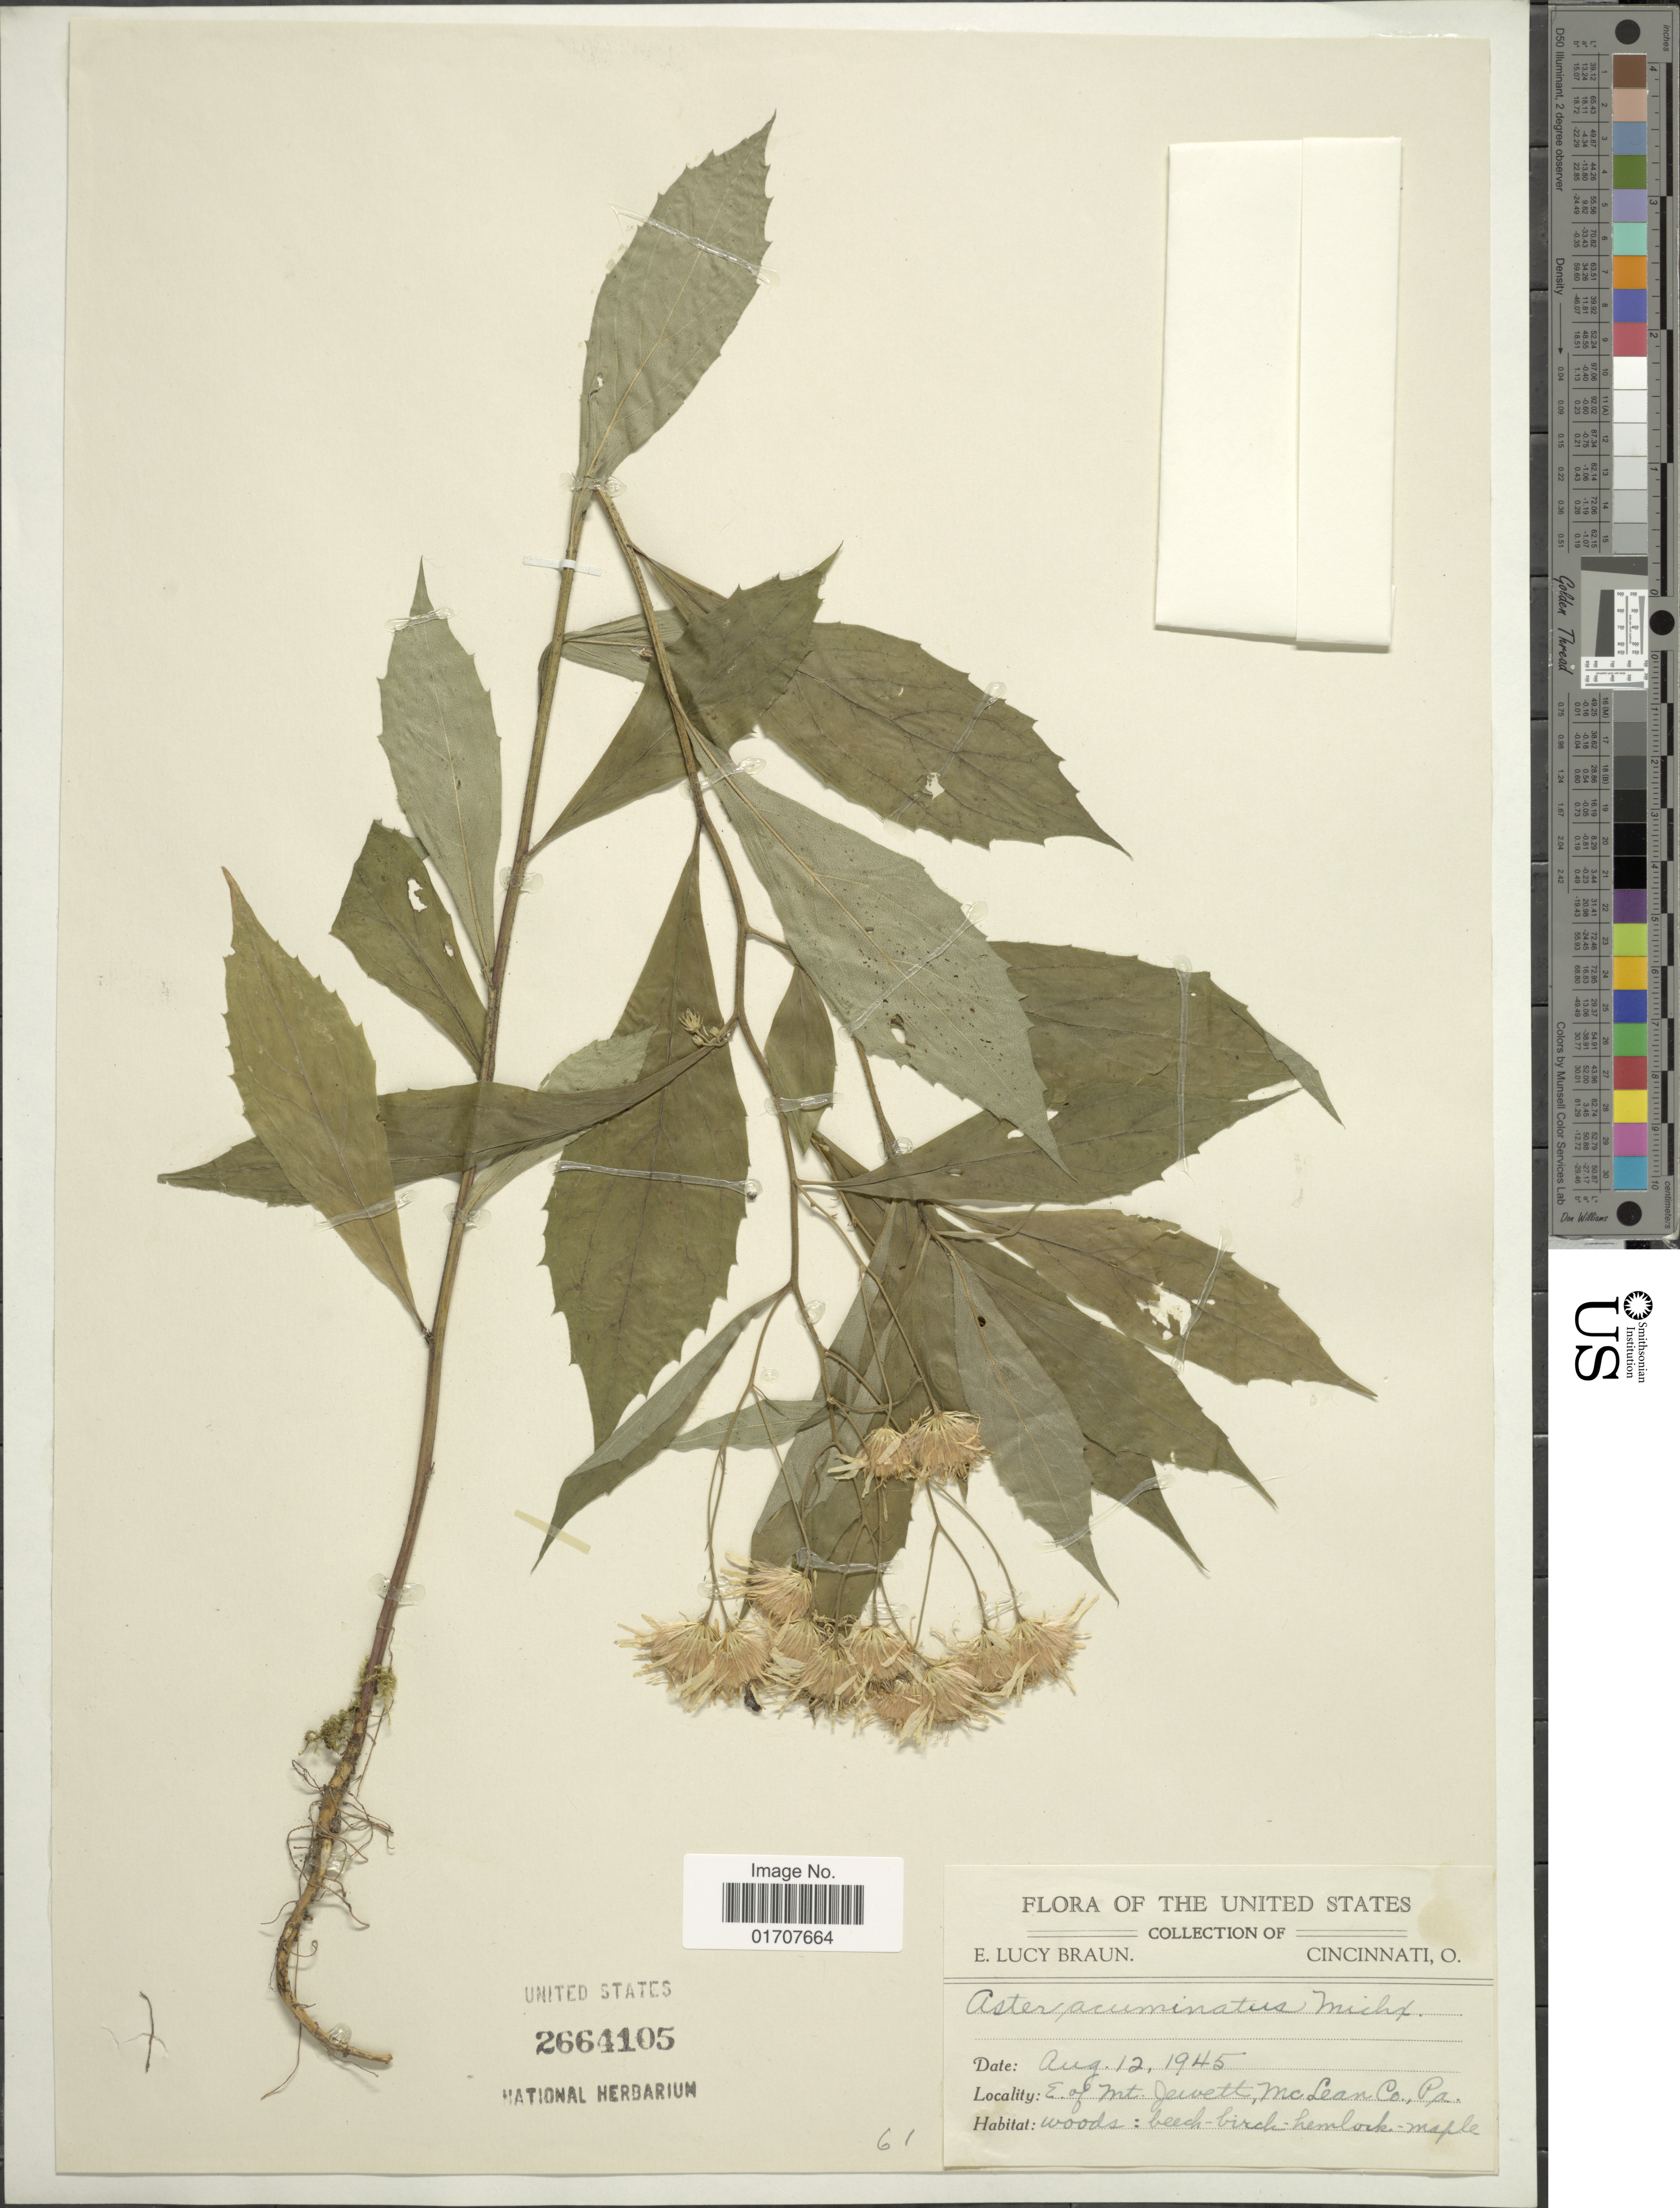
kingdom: Plantae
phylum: Tracheophyta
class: Magnoliopsida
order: Asterales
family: Asteraceae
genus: Oclemena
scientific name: Oclemena acuminata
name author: (Michx.) Greene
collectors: E. L. Braun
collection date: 1945-08-12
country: United States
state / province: Pennsylvania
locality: E. of Mt. Jewett, McLean Co., Pa.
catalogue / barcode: US 2664105